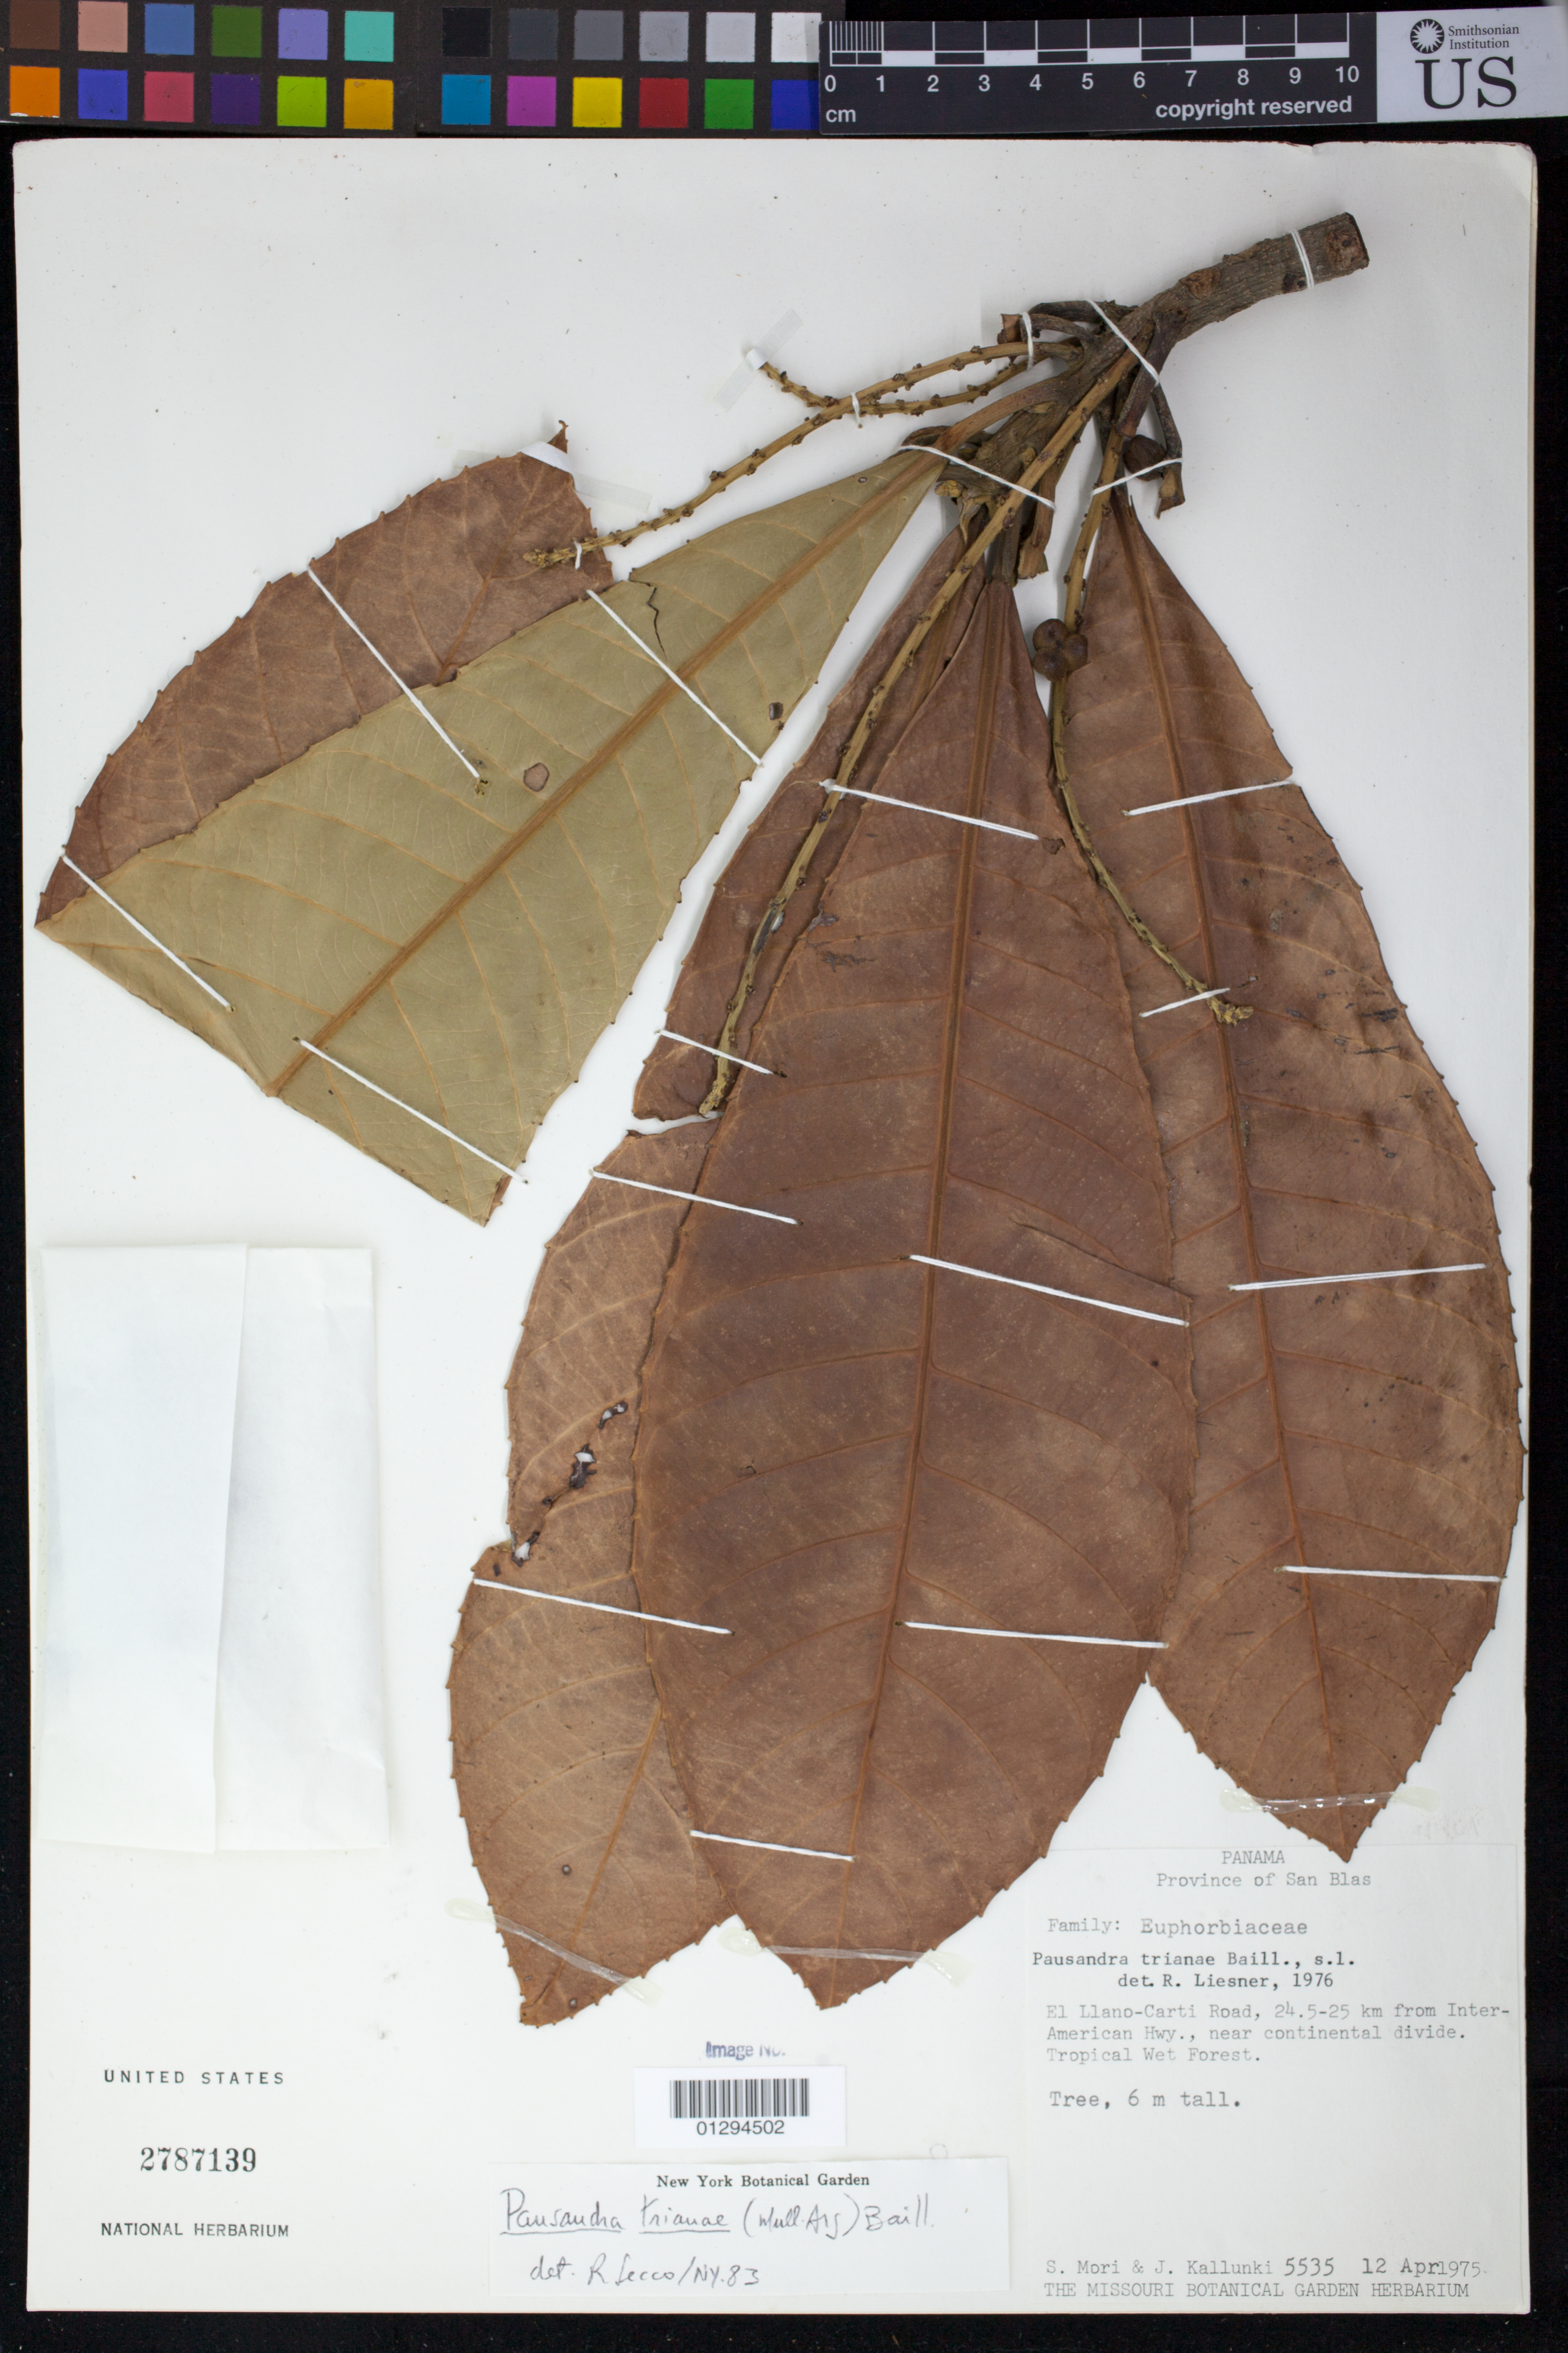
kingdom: Plantae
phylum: Tracheophyta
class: Magnoliopsida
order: Malpighiales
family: Euphorbiaceae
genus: Pausandra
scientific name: Pausandra trianae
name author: (Müll. Arg.) Baill.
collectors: S. Mori & J. Kallunki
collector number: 5535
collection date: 1975-04-12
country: Panama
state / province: Kuna Yala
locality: Province of San Blas. El Llano-Carti Road, 24.5-25 km from Inter-American Hwy., near continental divide. Tropical wet forest.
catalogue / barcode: US 2787139